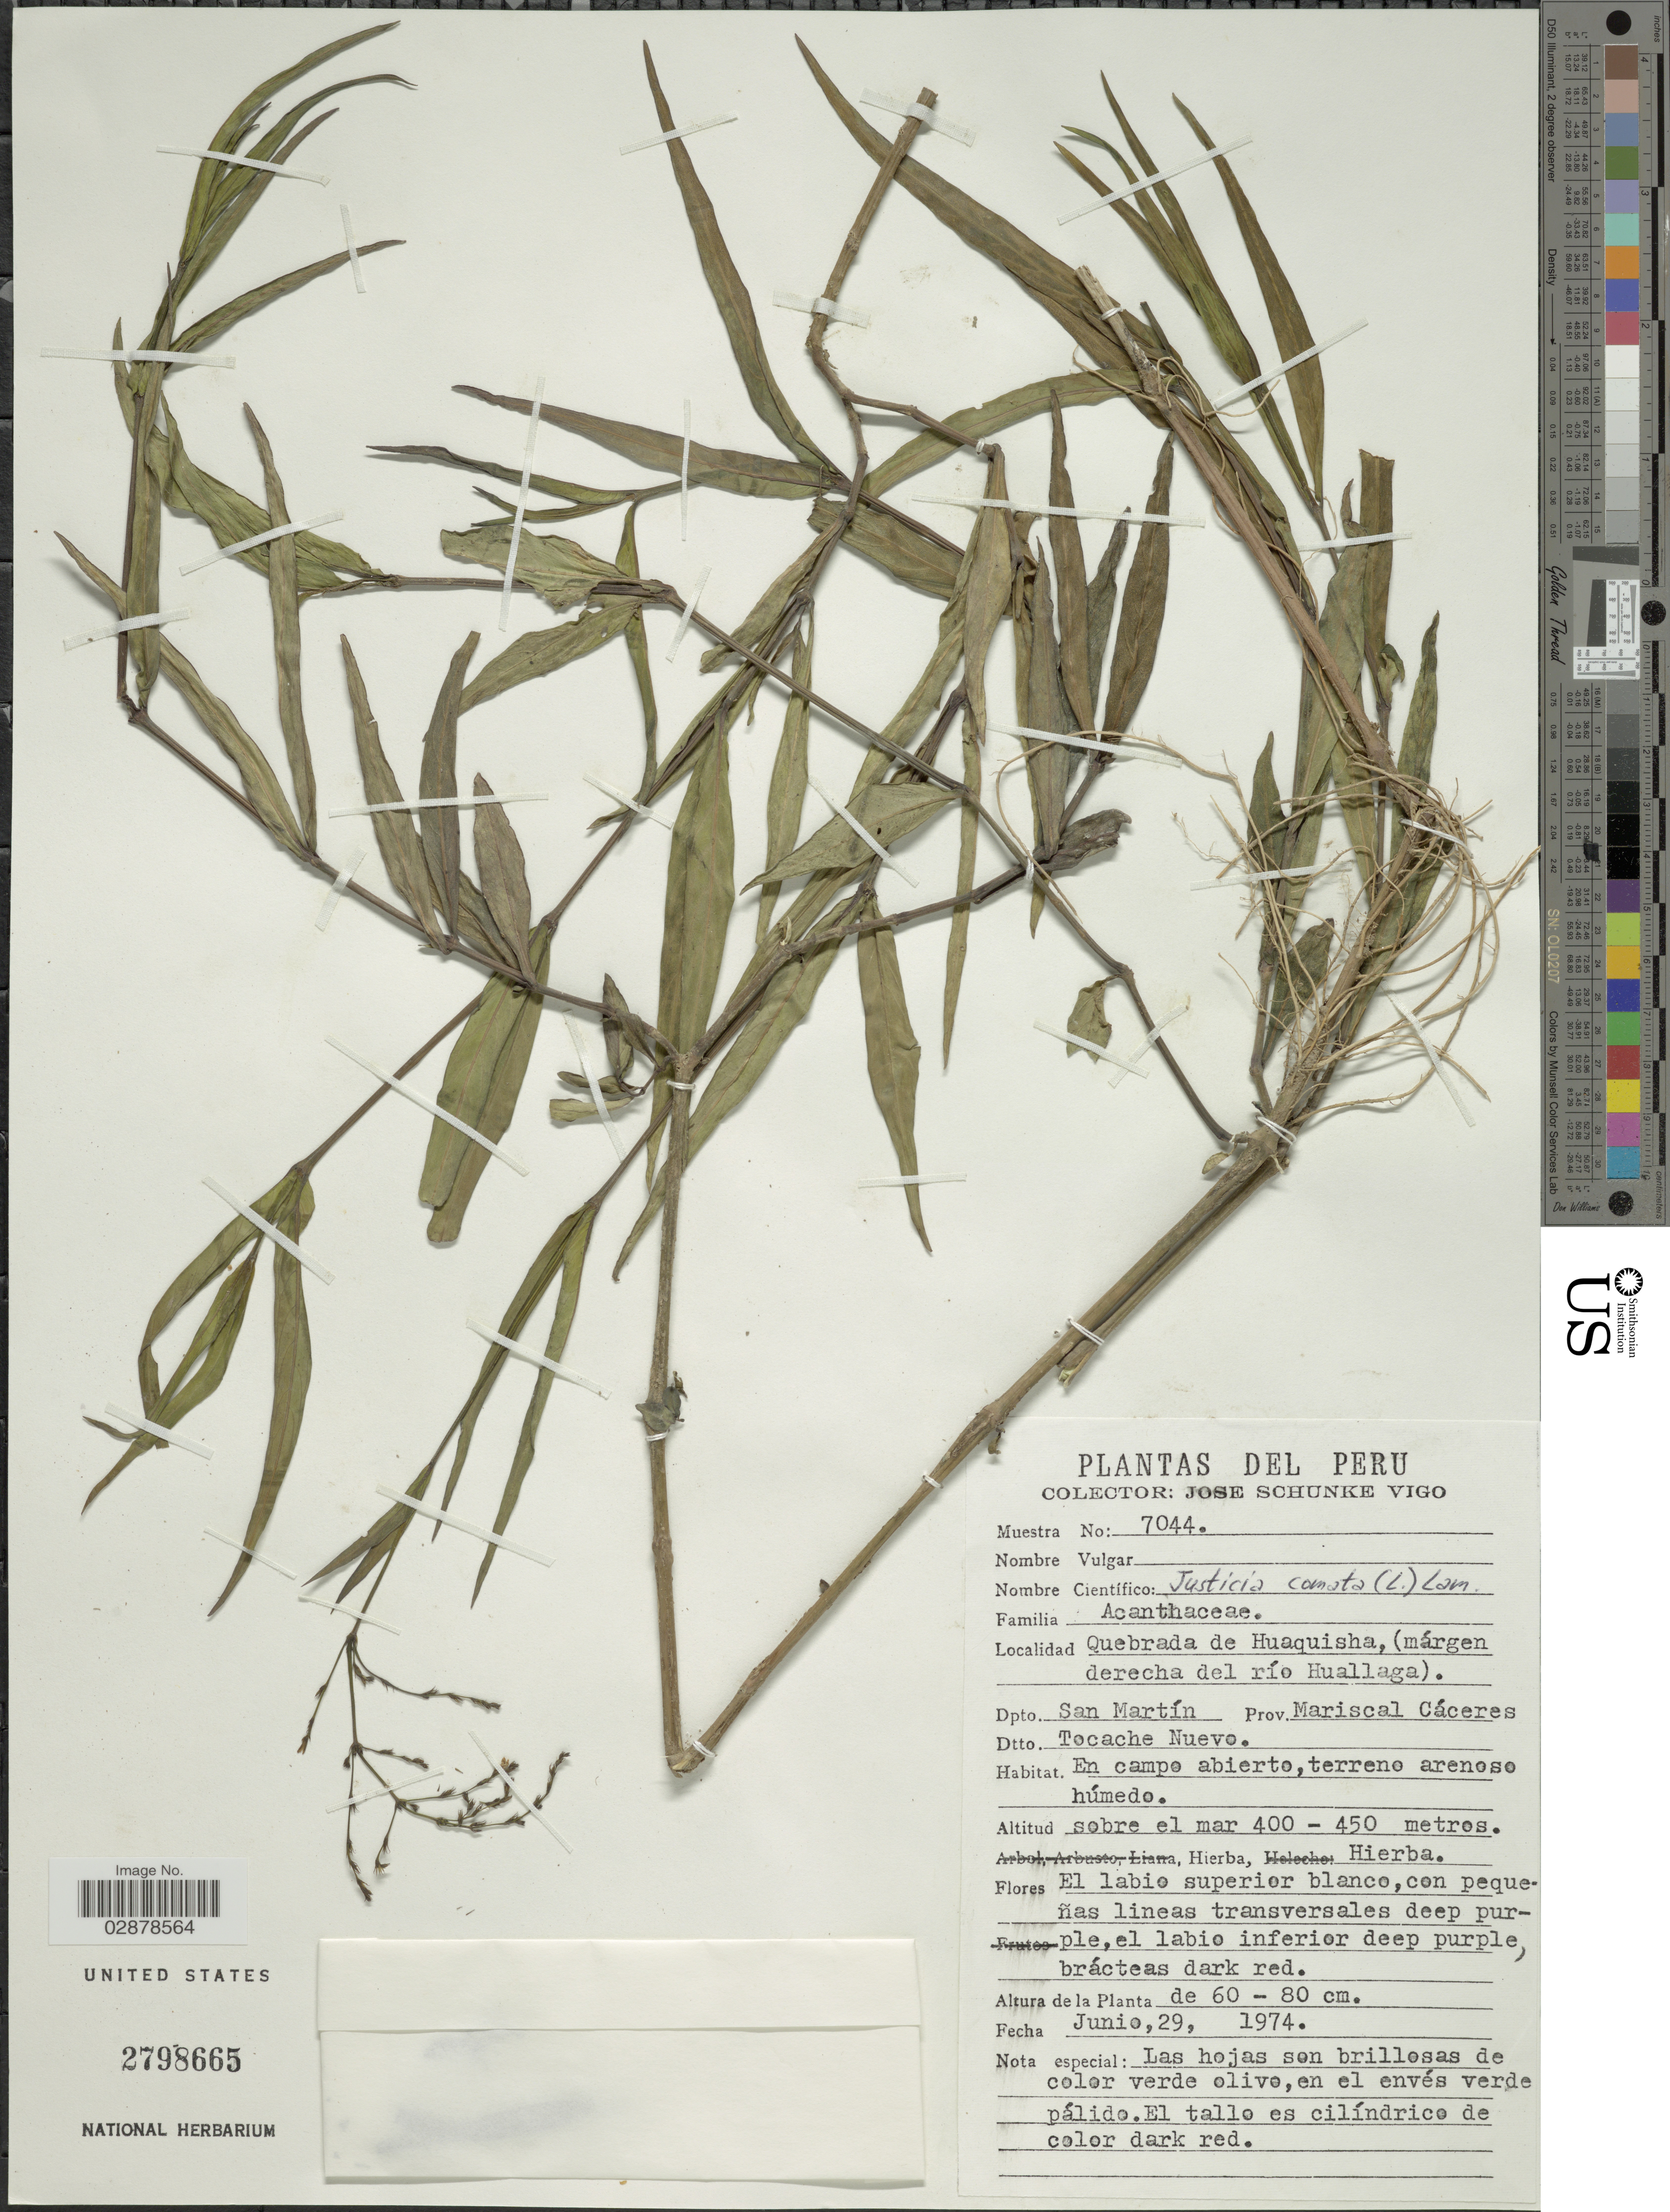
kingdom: Plantae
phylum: Tracheophyta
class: Magnoliopsida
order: Lamiales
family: Acanthaceae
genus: Justicia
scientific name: Justicia comata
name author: (L.) Lam.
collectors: J. Schunke Vigo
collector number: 7044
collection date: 1974-06-29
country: Peru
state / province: San Martín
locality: Dpto. San Martín, Prov. Mariscal Cáceres, Dtto. Tocache Nuevo. Quebrada de Huaquisha, (márgen derecha del río Huallaga).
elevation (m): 400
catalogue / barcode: US 2798665